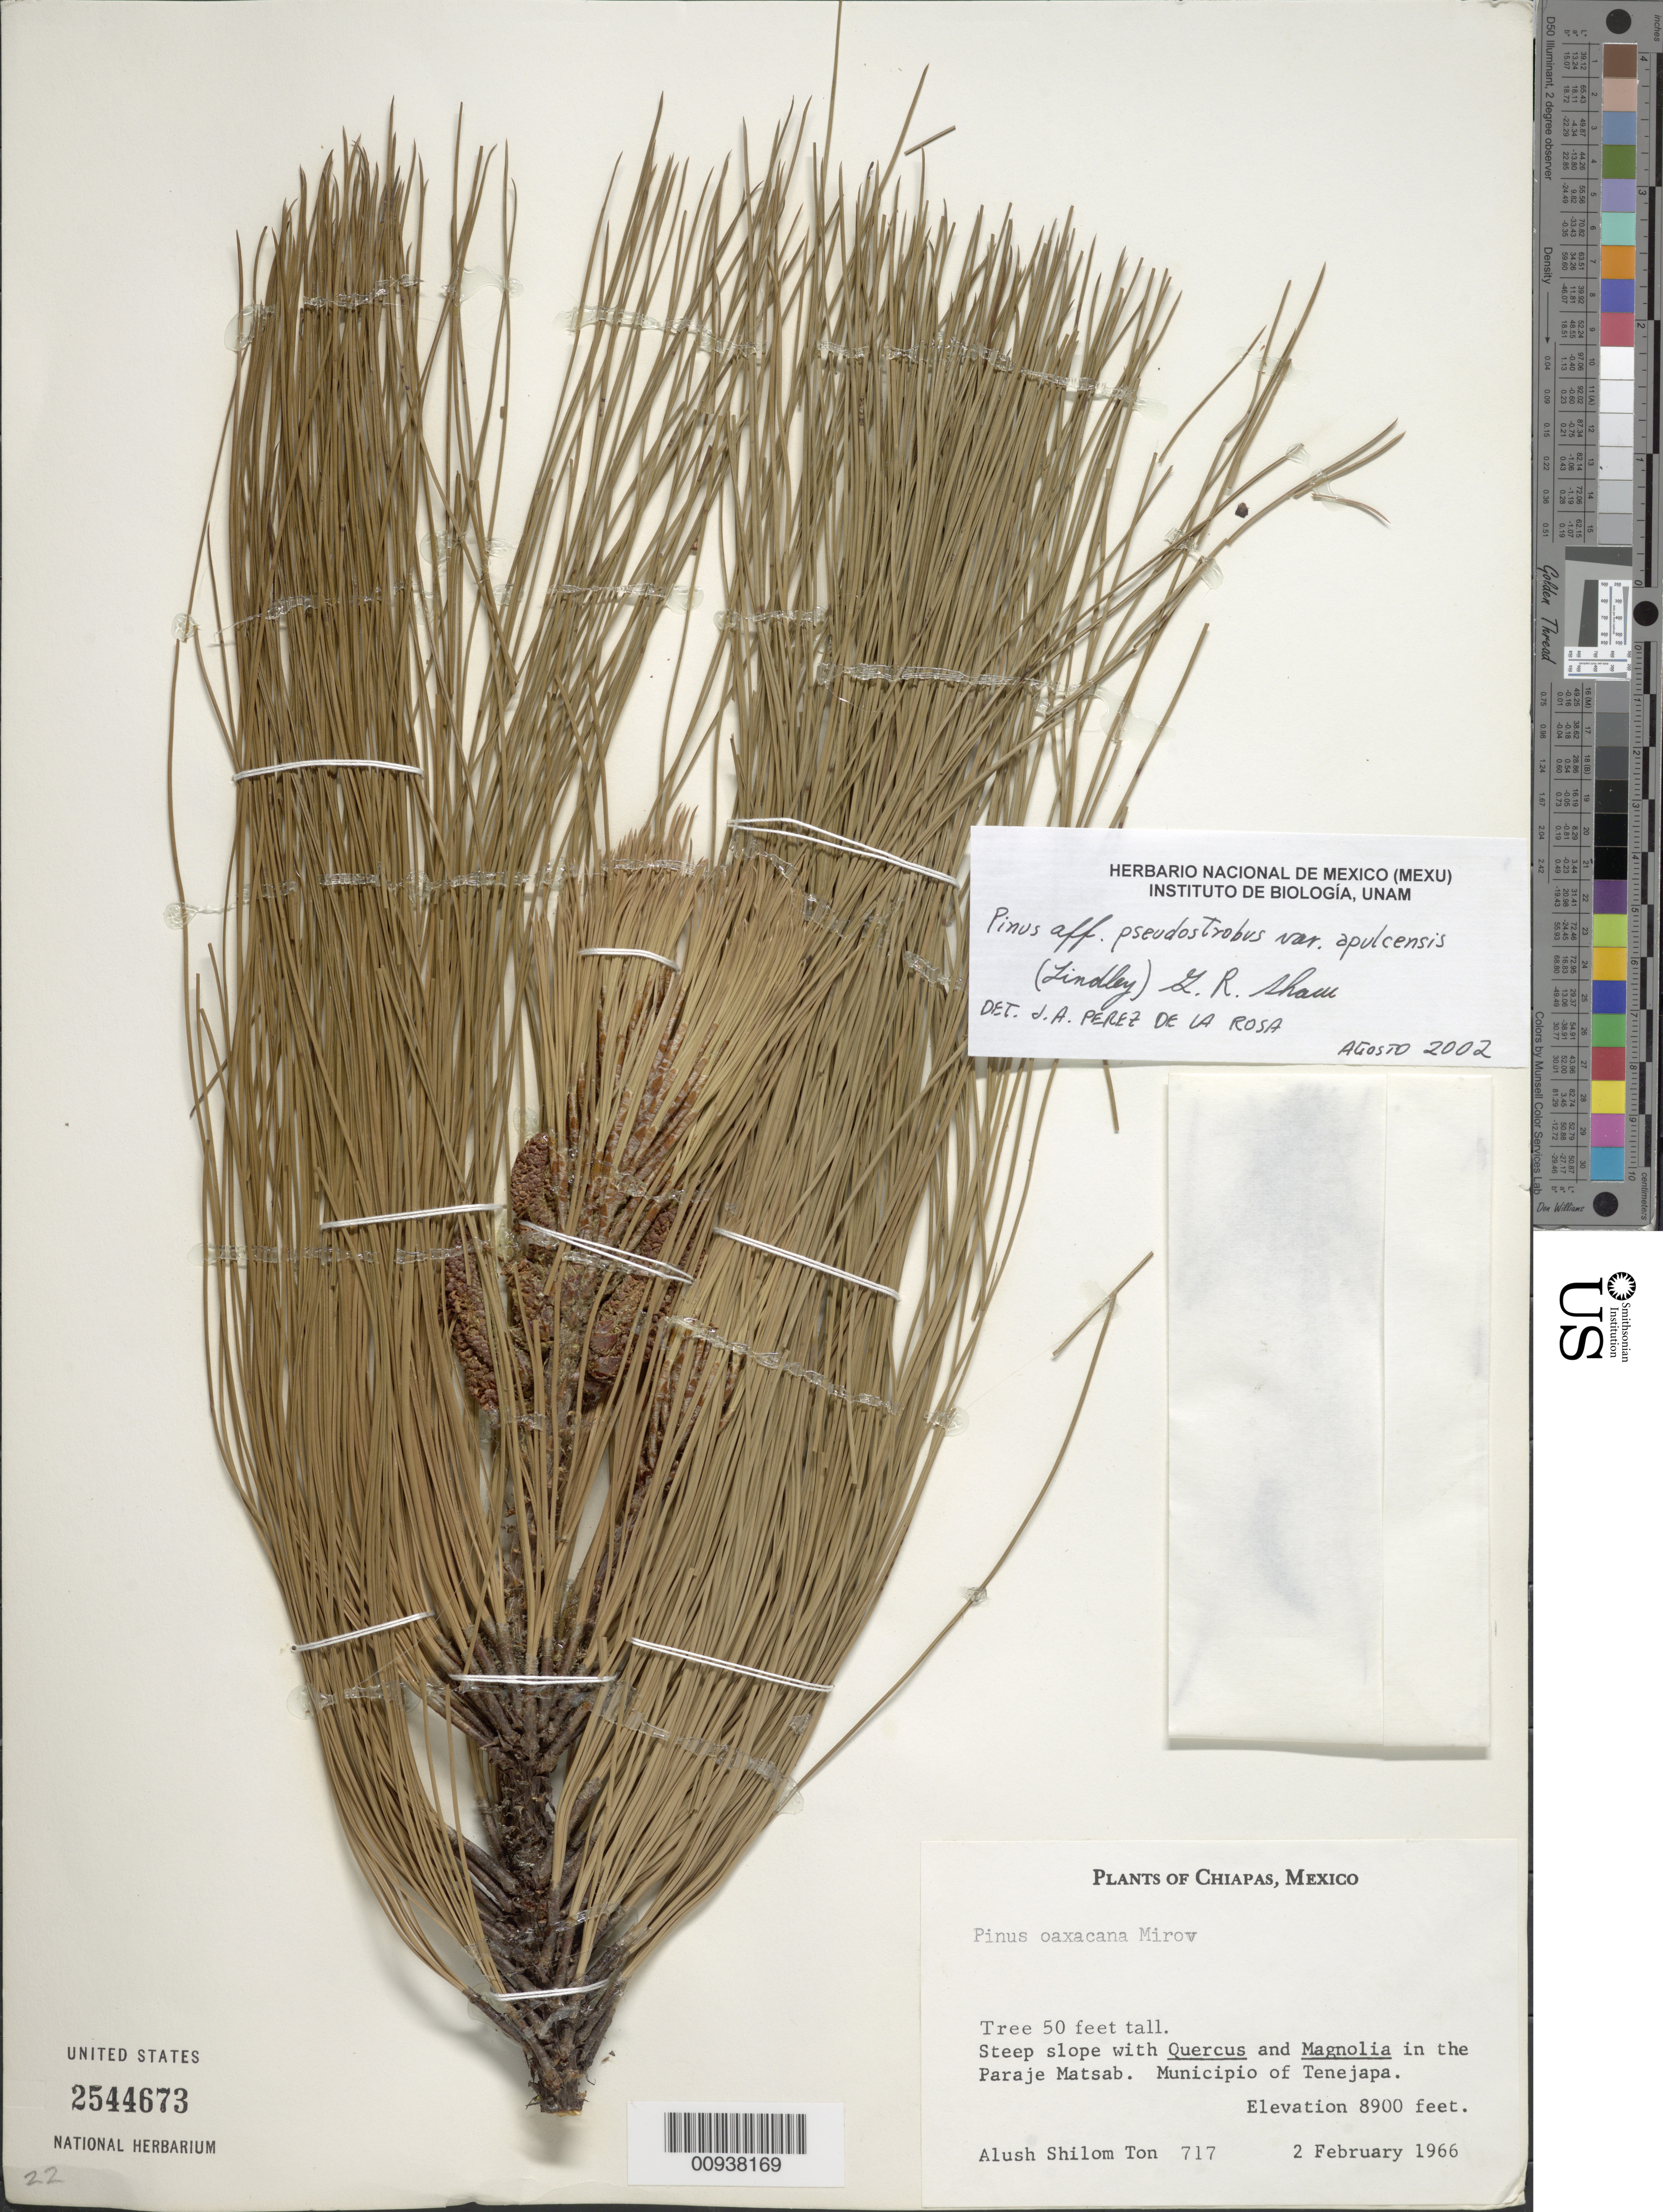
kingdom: Plantae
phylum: Tracheophyta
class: Pinopsida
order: Pinales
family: Pinaceae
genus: Pinus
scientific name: Pinus pseudostrobus var. apulcensis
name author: (Shaw) Lindl.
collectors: A. Shilom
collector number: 717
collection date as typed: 02 Feb 1966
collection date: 1966-02-02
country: Mexico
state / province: Chiapas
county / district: Tenejapa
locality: Paraje Matsab.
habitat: Steep slope with Quercus and Magnolia.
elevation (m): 2713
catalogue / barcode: US 2544673